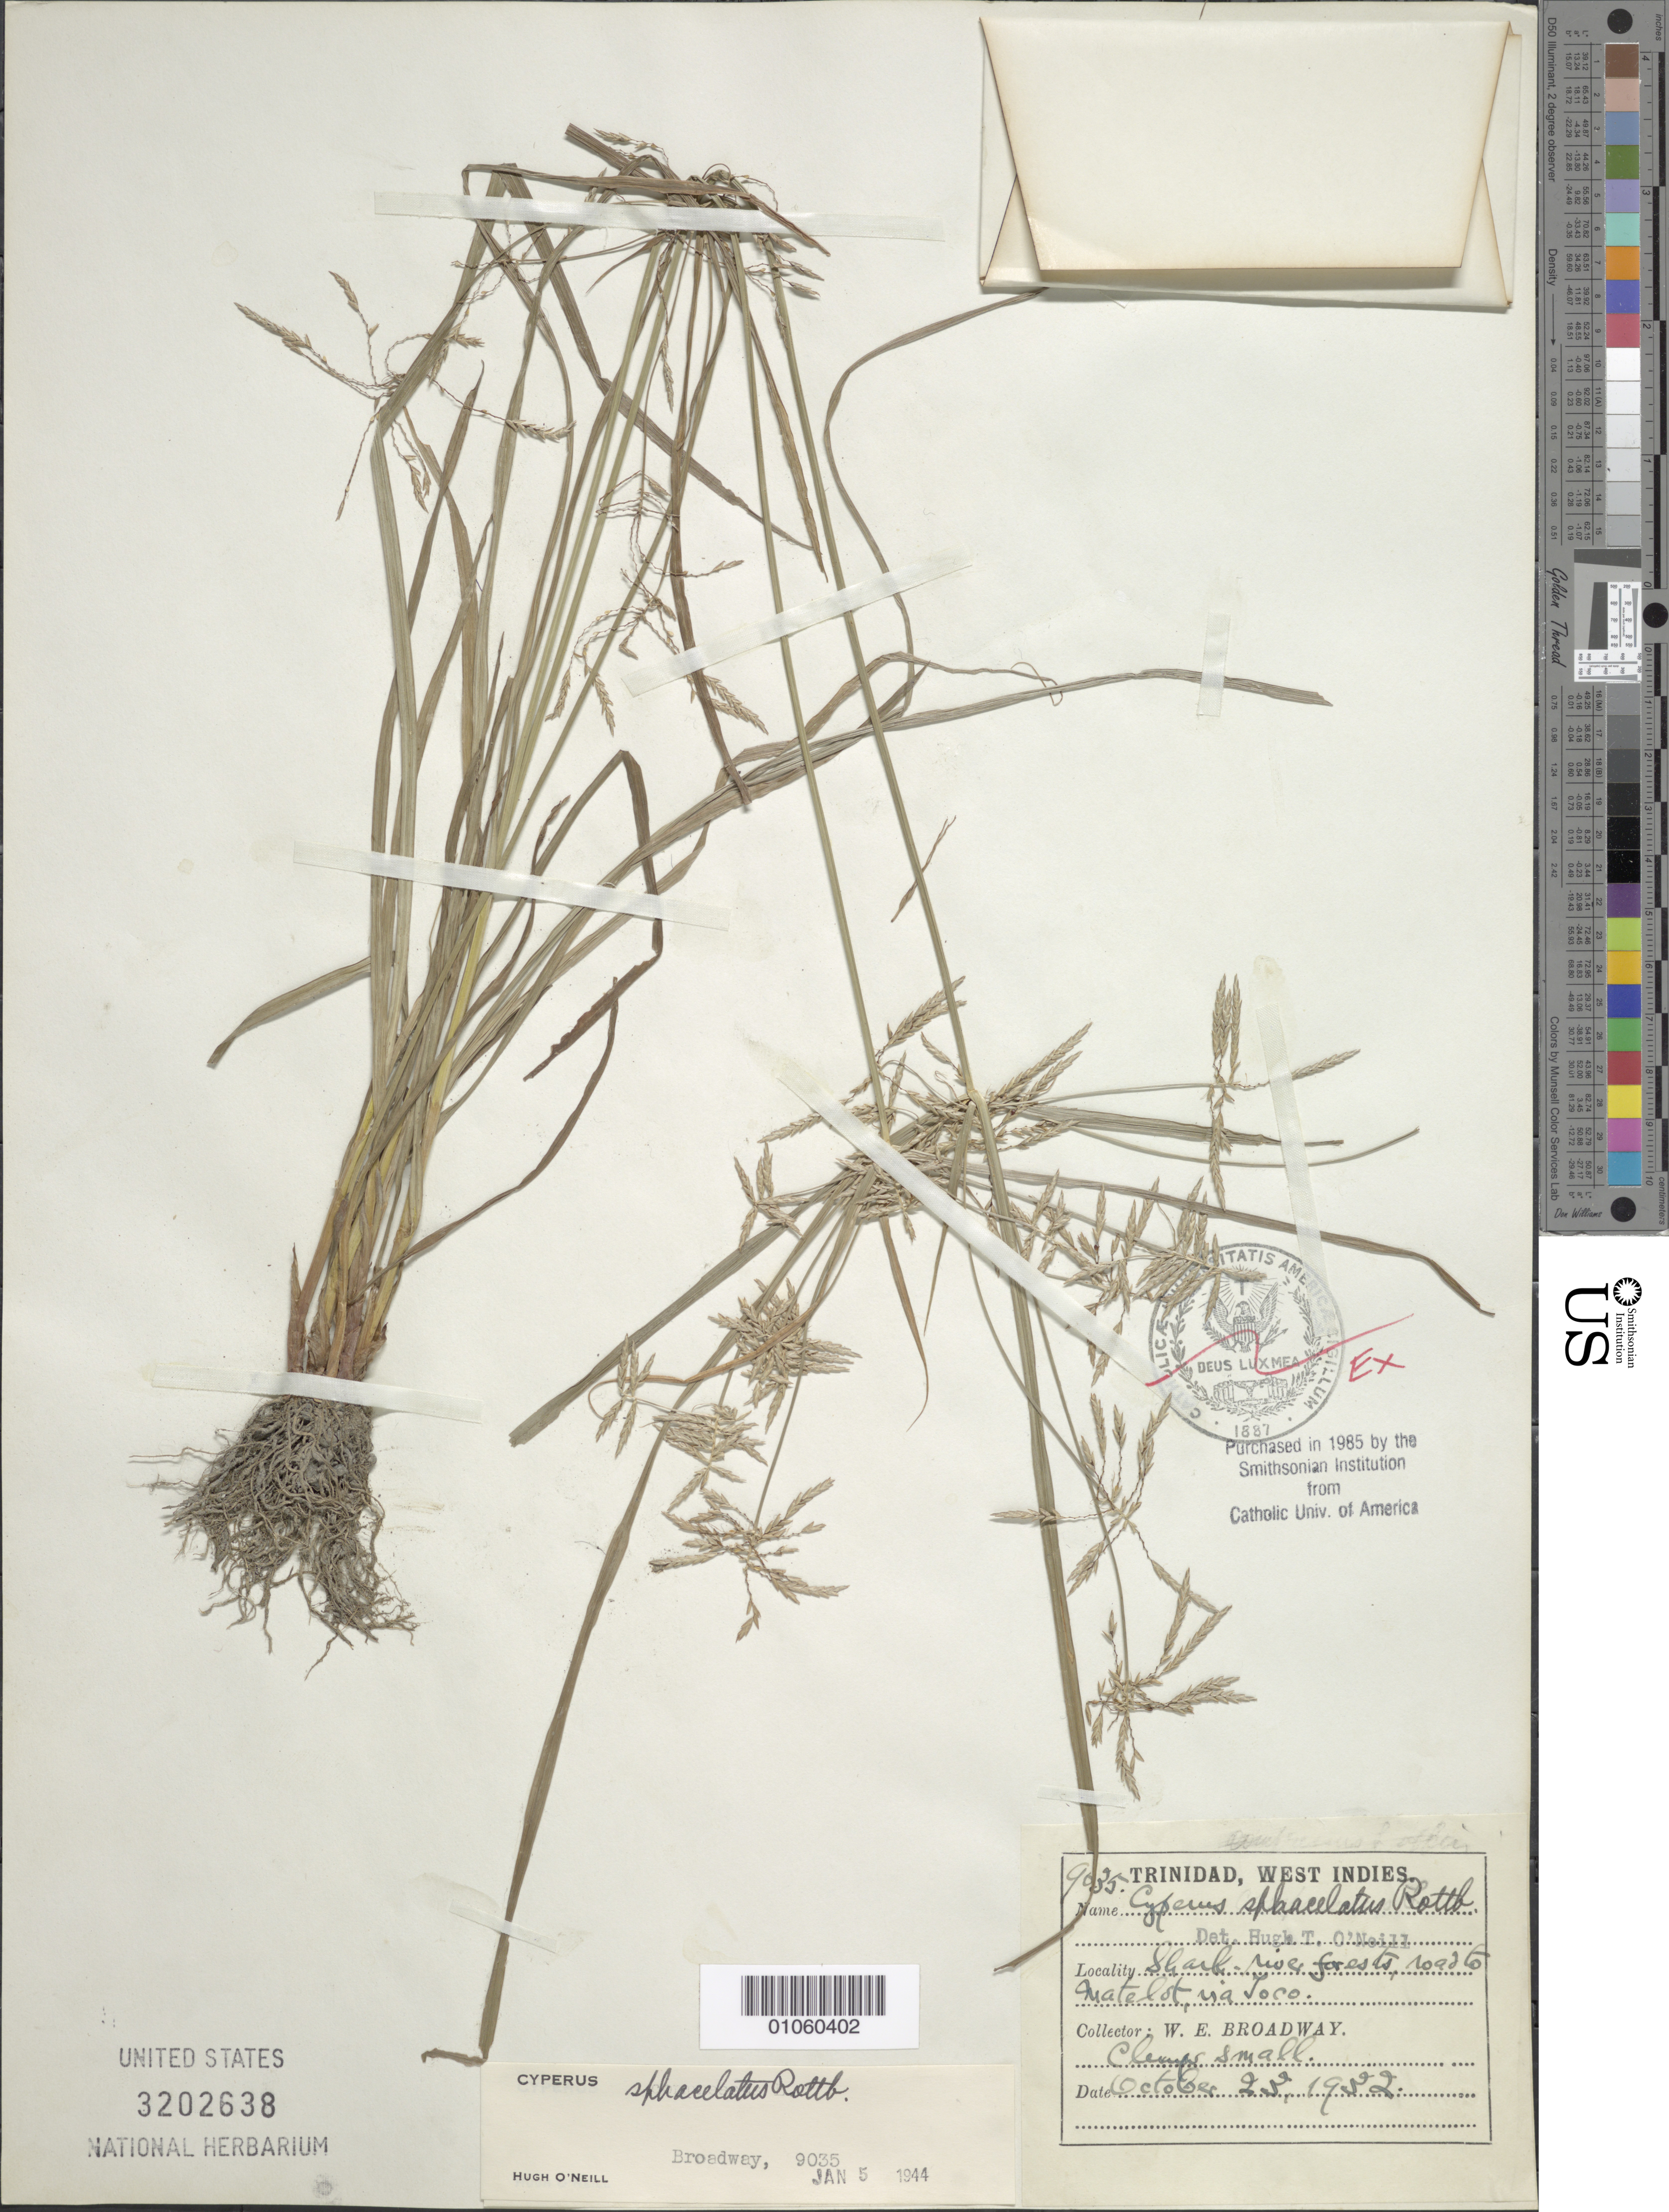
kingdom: Plantae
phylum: Tracheophyta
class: Liliopsida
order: Poales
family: Cyperaceae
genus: Cyperus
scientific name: Cyperus sphacelatus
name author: Rottb.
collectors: W. E. Broadway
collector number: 9035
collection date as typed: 23 Oct 1932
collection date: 1932-10-23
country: Trinidad and Tobago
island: Trinidad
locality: Shark River forests, road to Matelot via Toco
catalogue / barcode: US 3202638